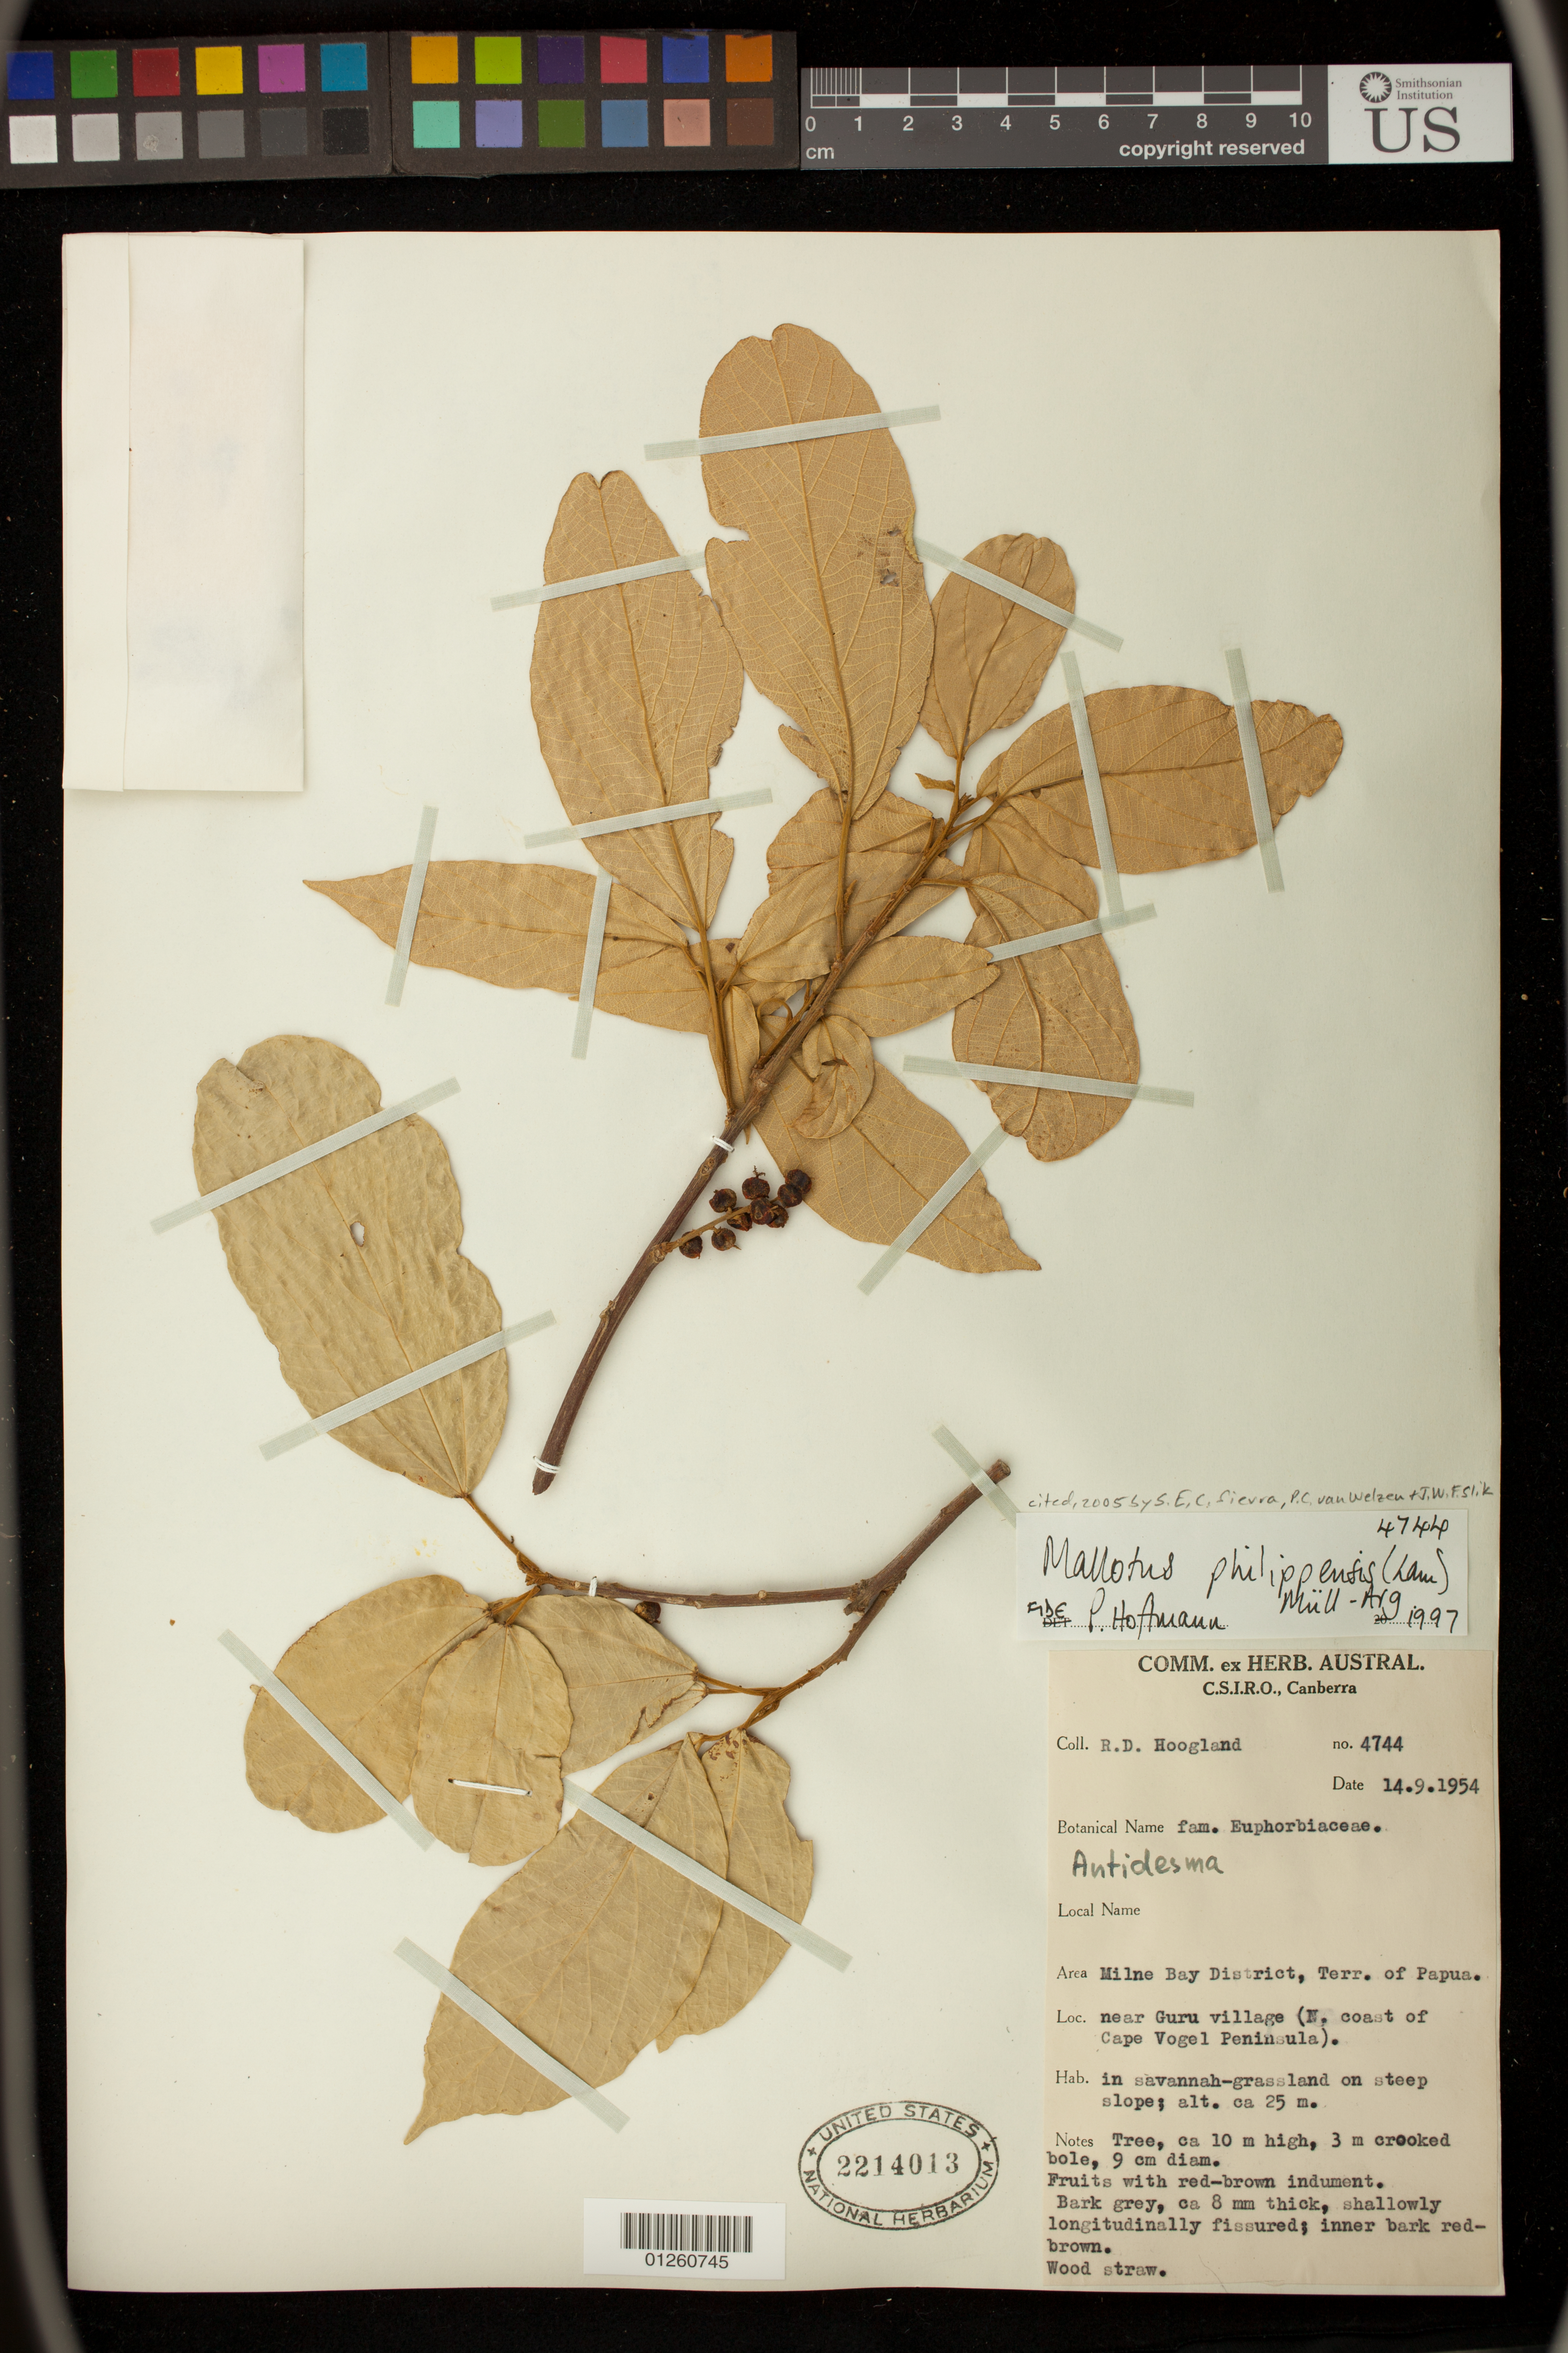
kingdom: Plantae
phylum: Tracheophyta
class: Magnoliopsida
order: Malpighiales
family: Euphorbiaceae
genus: Mallotus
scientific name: Mallotus philippensis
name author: (Lam.) Müll. Arg.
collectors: R. D. Hoogland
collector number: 4744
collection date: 1954-09-14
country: Papua New Guinea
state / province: Milne Bay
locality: Near Guru village (N. coast of Cape Vogel Peninsula).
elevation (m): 25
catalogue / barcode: US 2214013